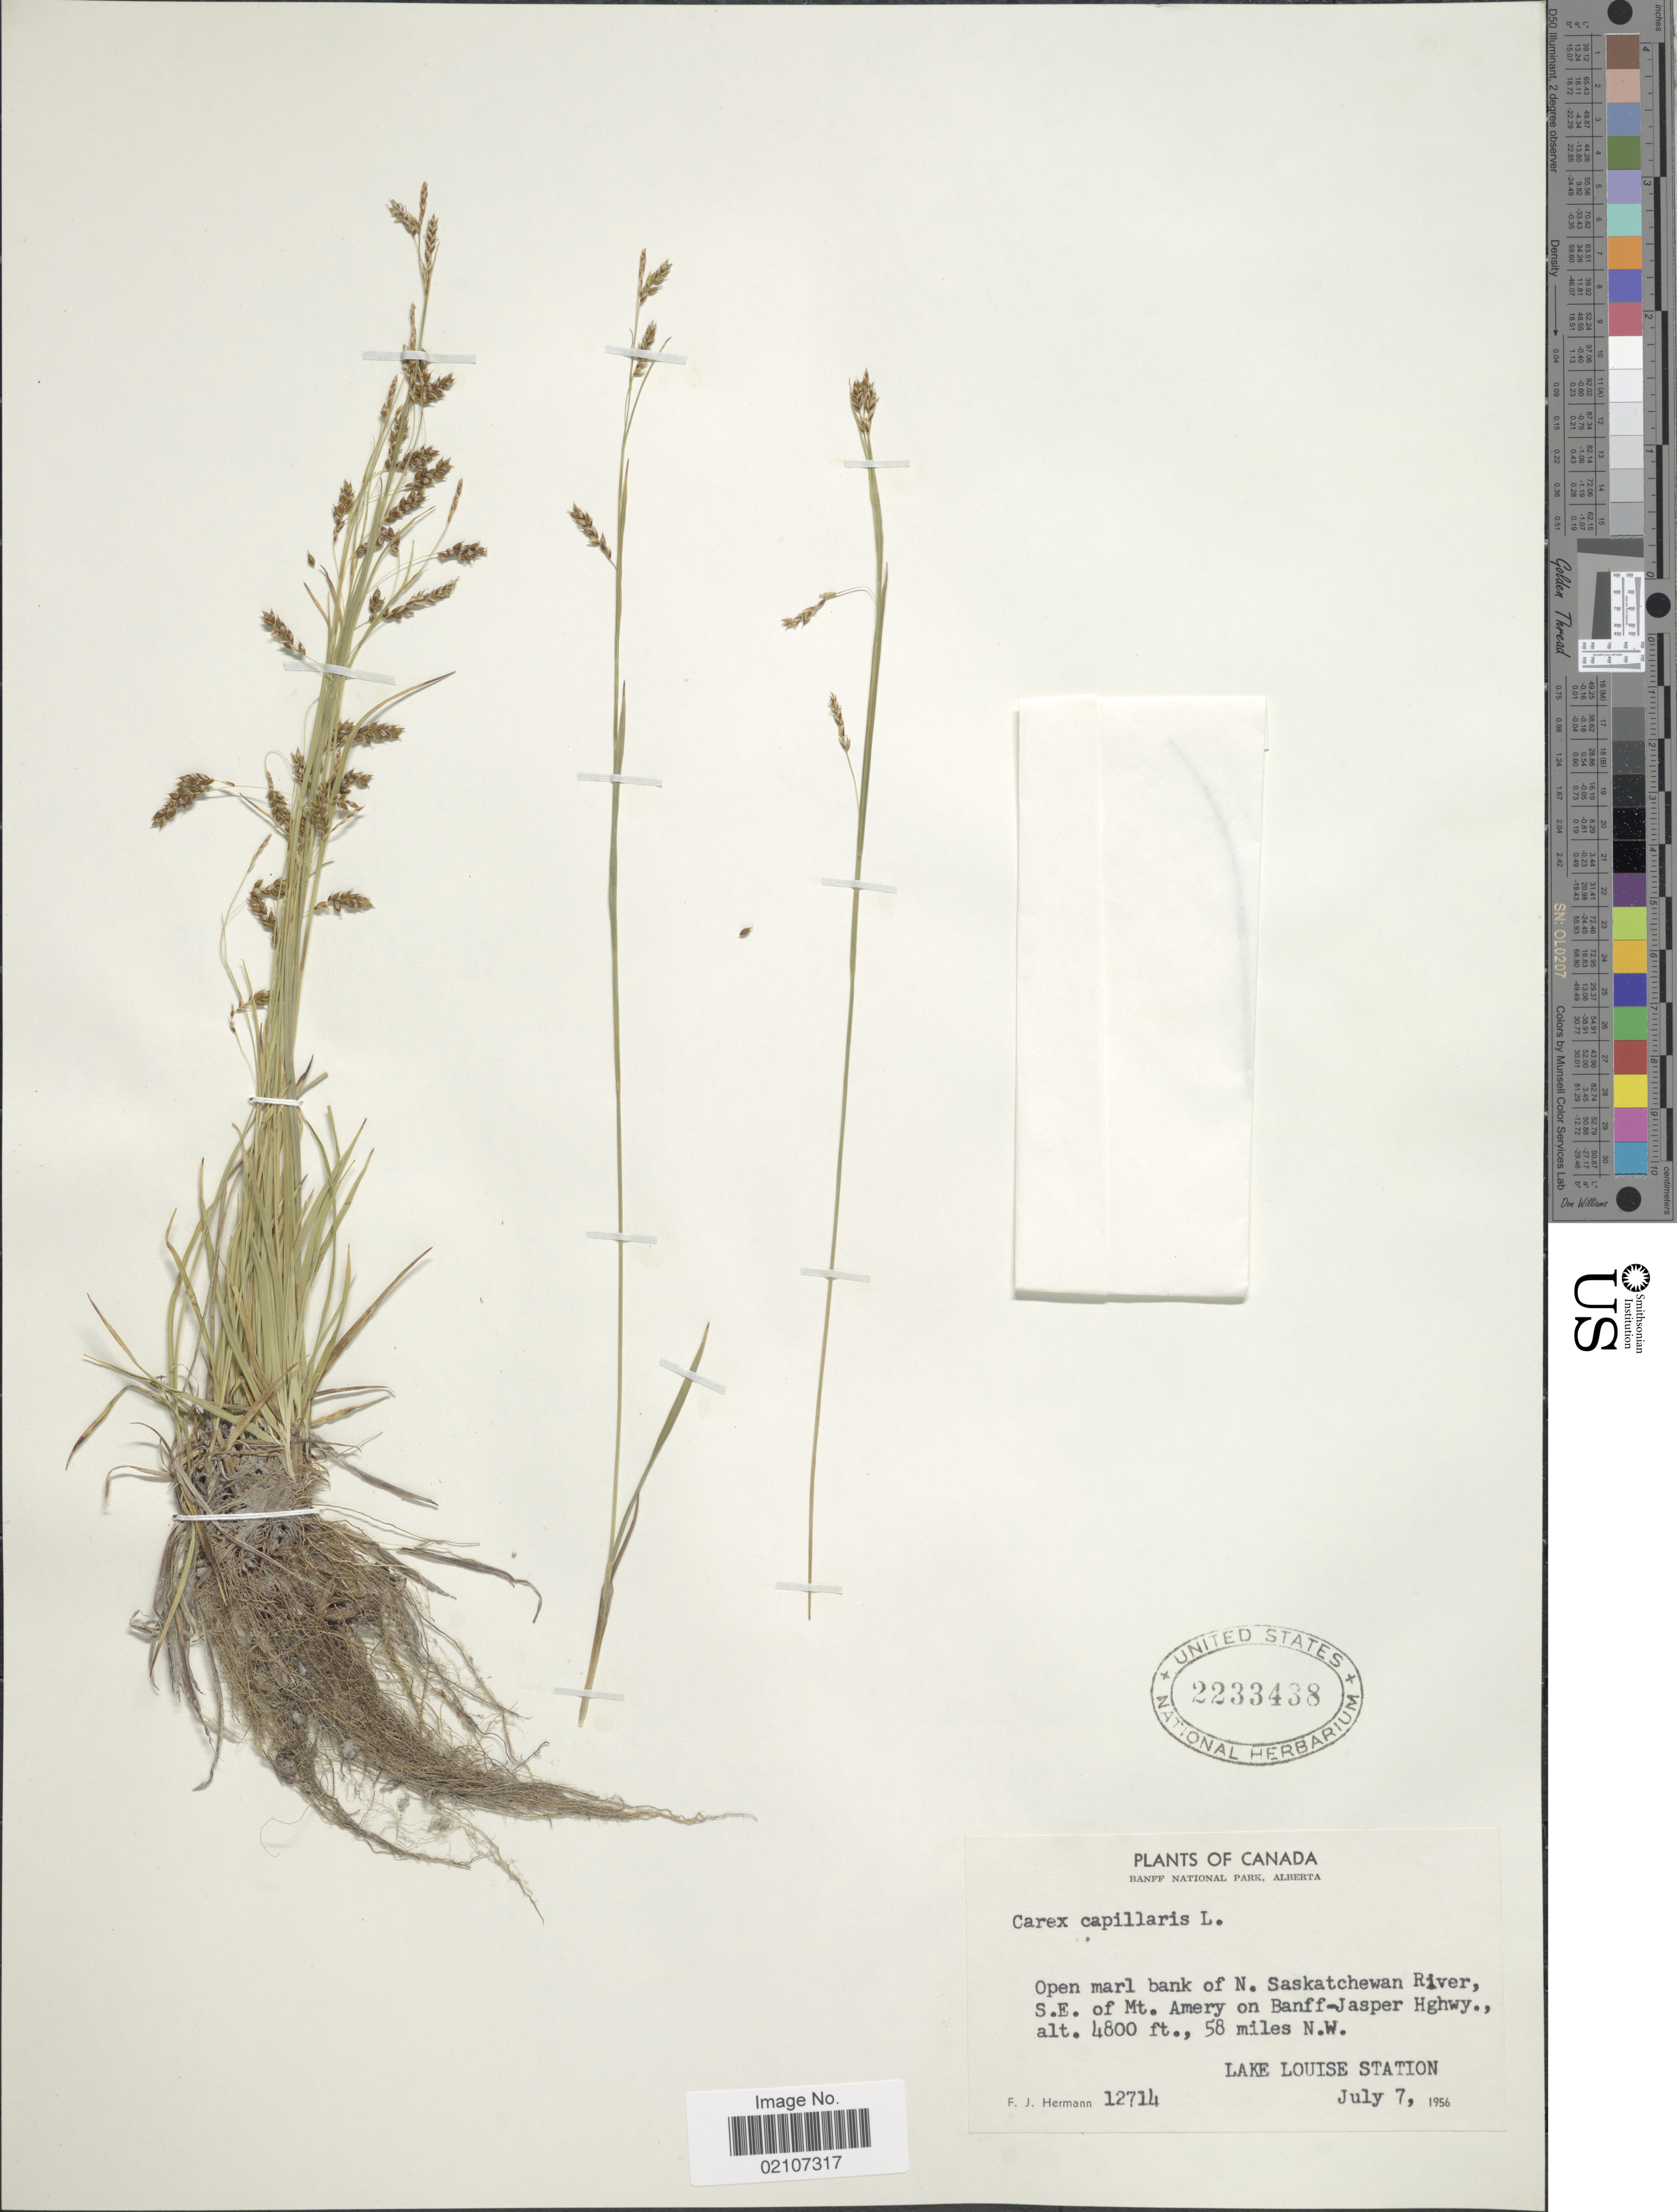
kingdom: Plantae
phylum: Tracheophyta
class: Liliopsida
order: Poales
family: Cyperaceae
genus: Carex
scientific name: Carex capillaris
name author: L.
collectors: F. J. Hermann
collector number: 12714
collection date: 1956-07-07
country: Canada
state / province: Alberta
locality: Banff National Park. Open marl bank of N. Saskatchewan River, S.E. of Mt. Amery on Banff-Jasper hghwy., 58 miles N.W. Lake Louise Station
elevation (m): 1463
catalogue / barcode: US 2233438